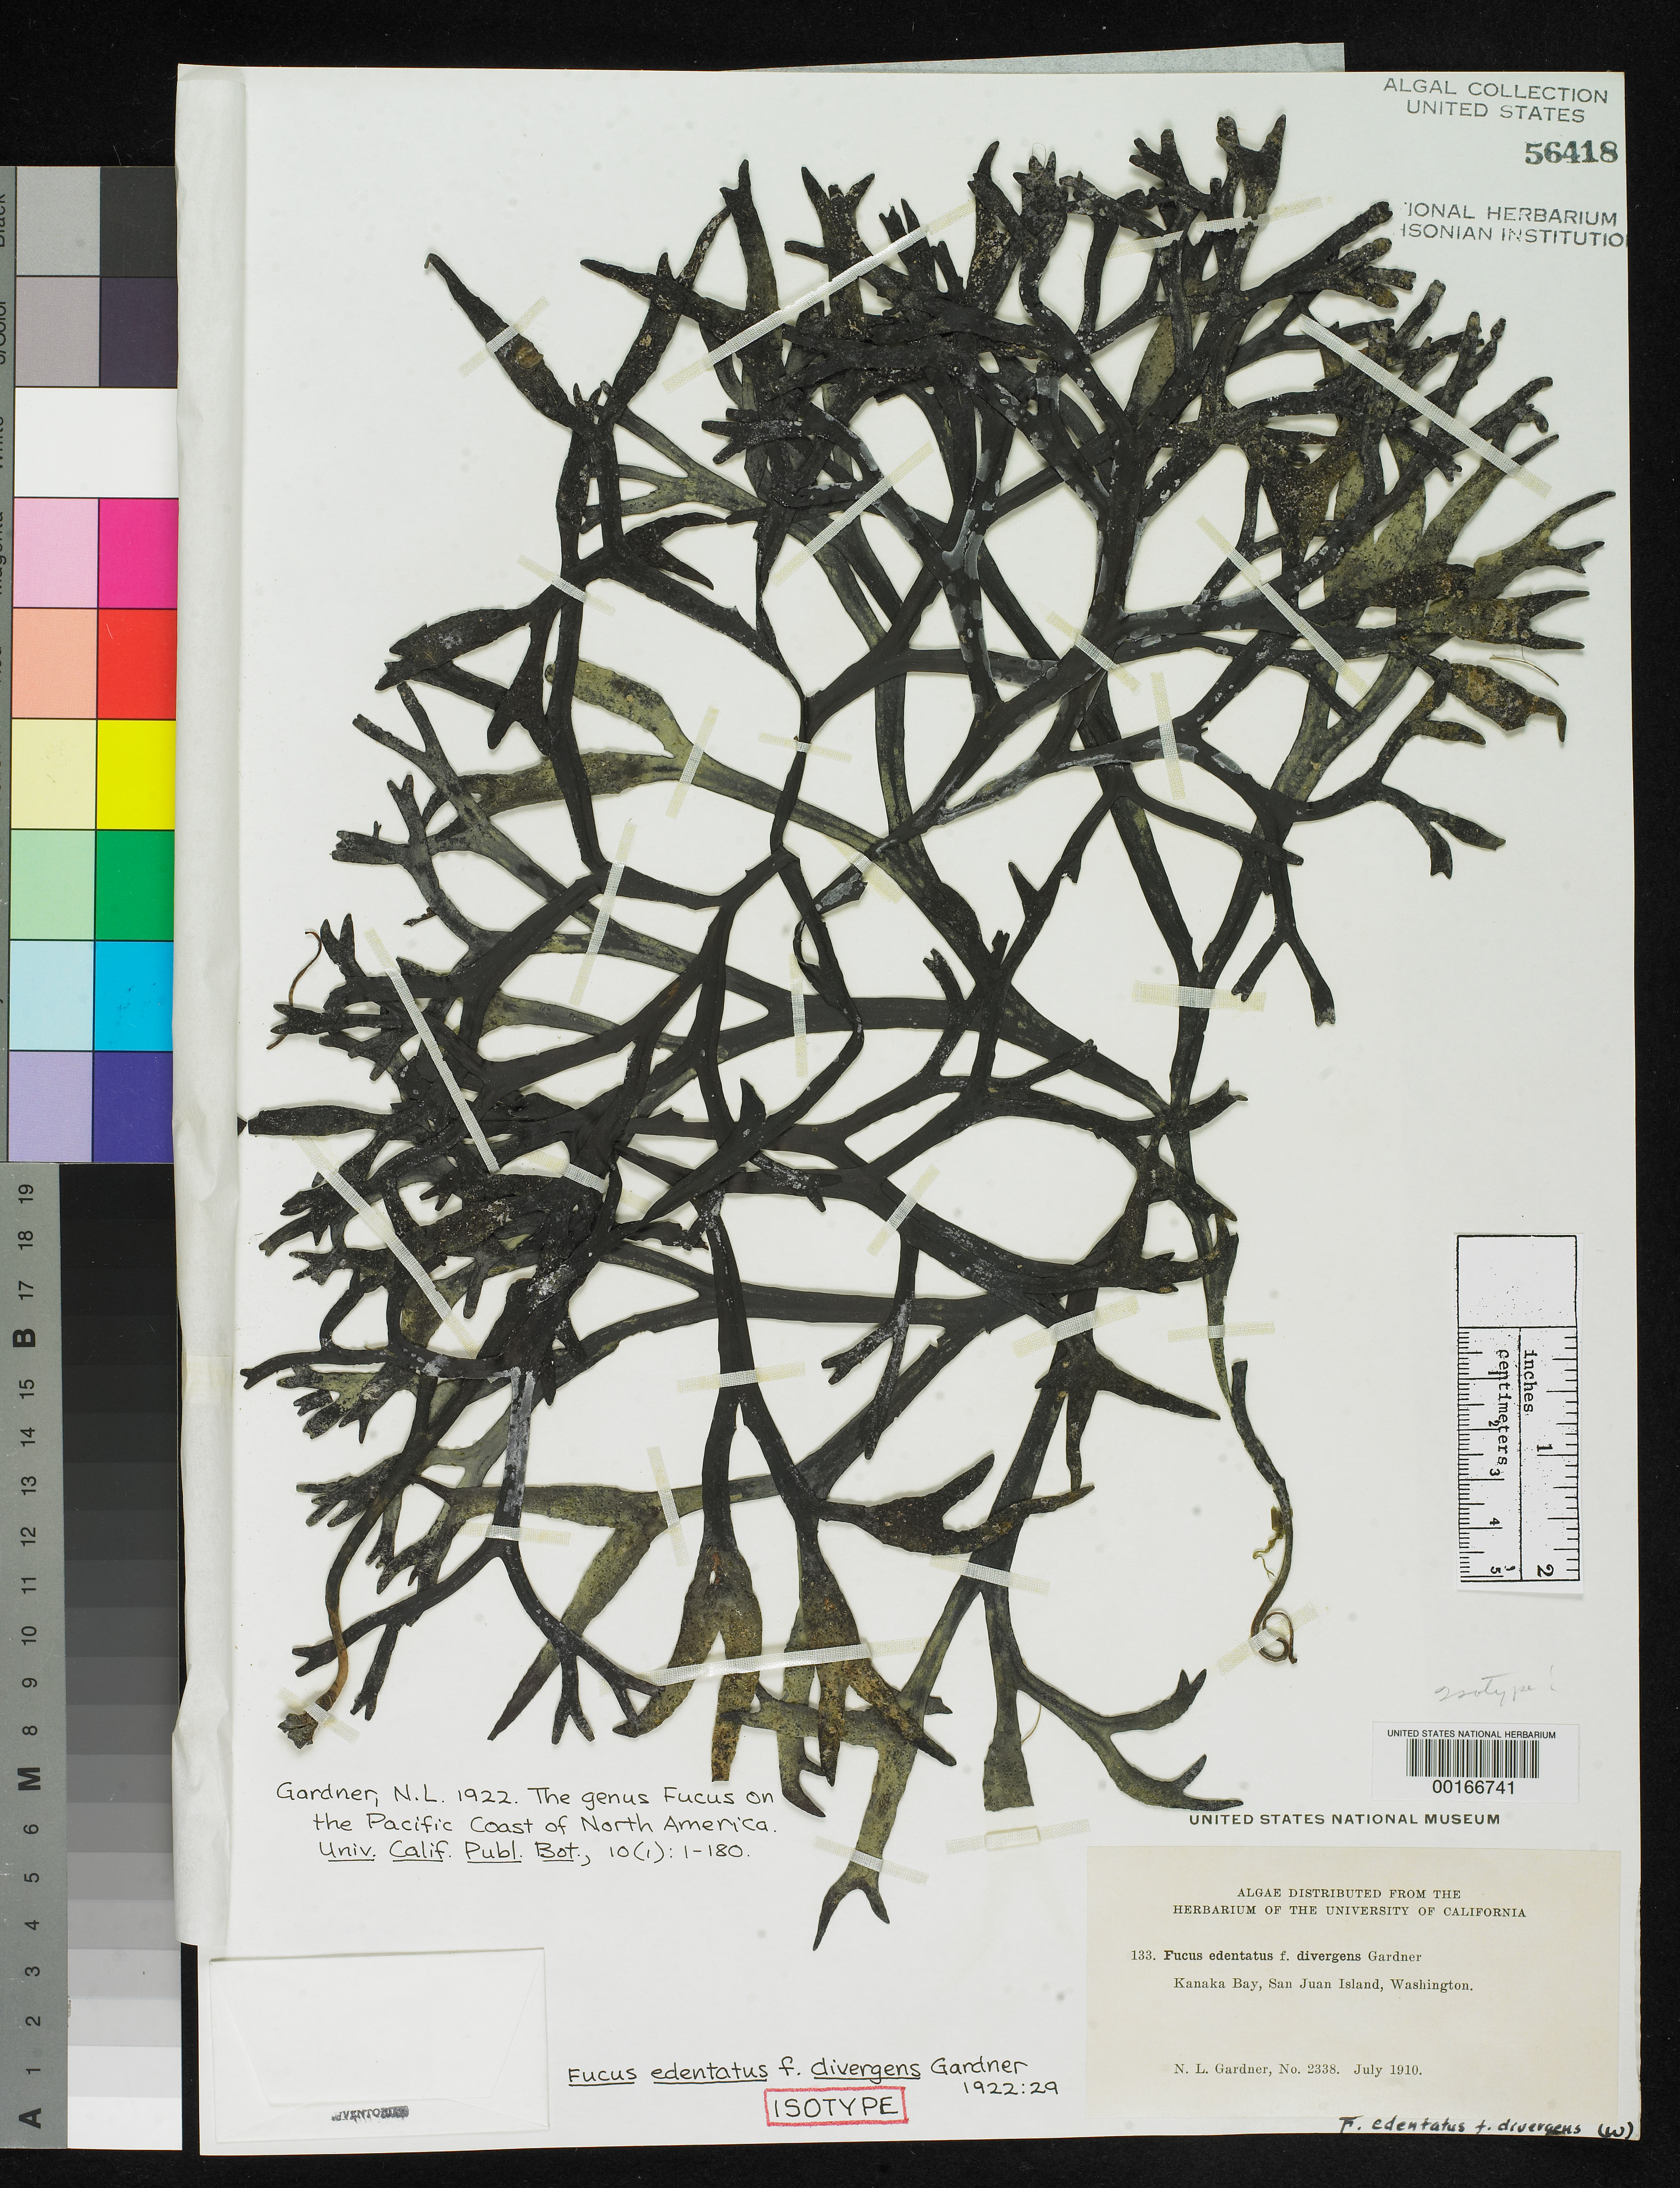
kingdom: Chromista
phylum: Ochrophyta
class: Phaeophyceae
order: Fucales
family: Fucaceae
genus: Fucus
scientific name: Fucus edentatus f. divergens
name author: N.L. Gardner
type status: Isotype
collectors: N. Gardner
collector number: NLG 2338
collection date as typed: Jul 1910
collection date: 1910-07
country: United States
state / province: Washington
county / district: San Juan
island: San Juan Island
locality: Kanaka Bay.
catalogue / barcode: US 56418